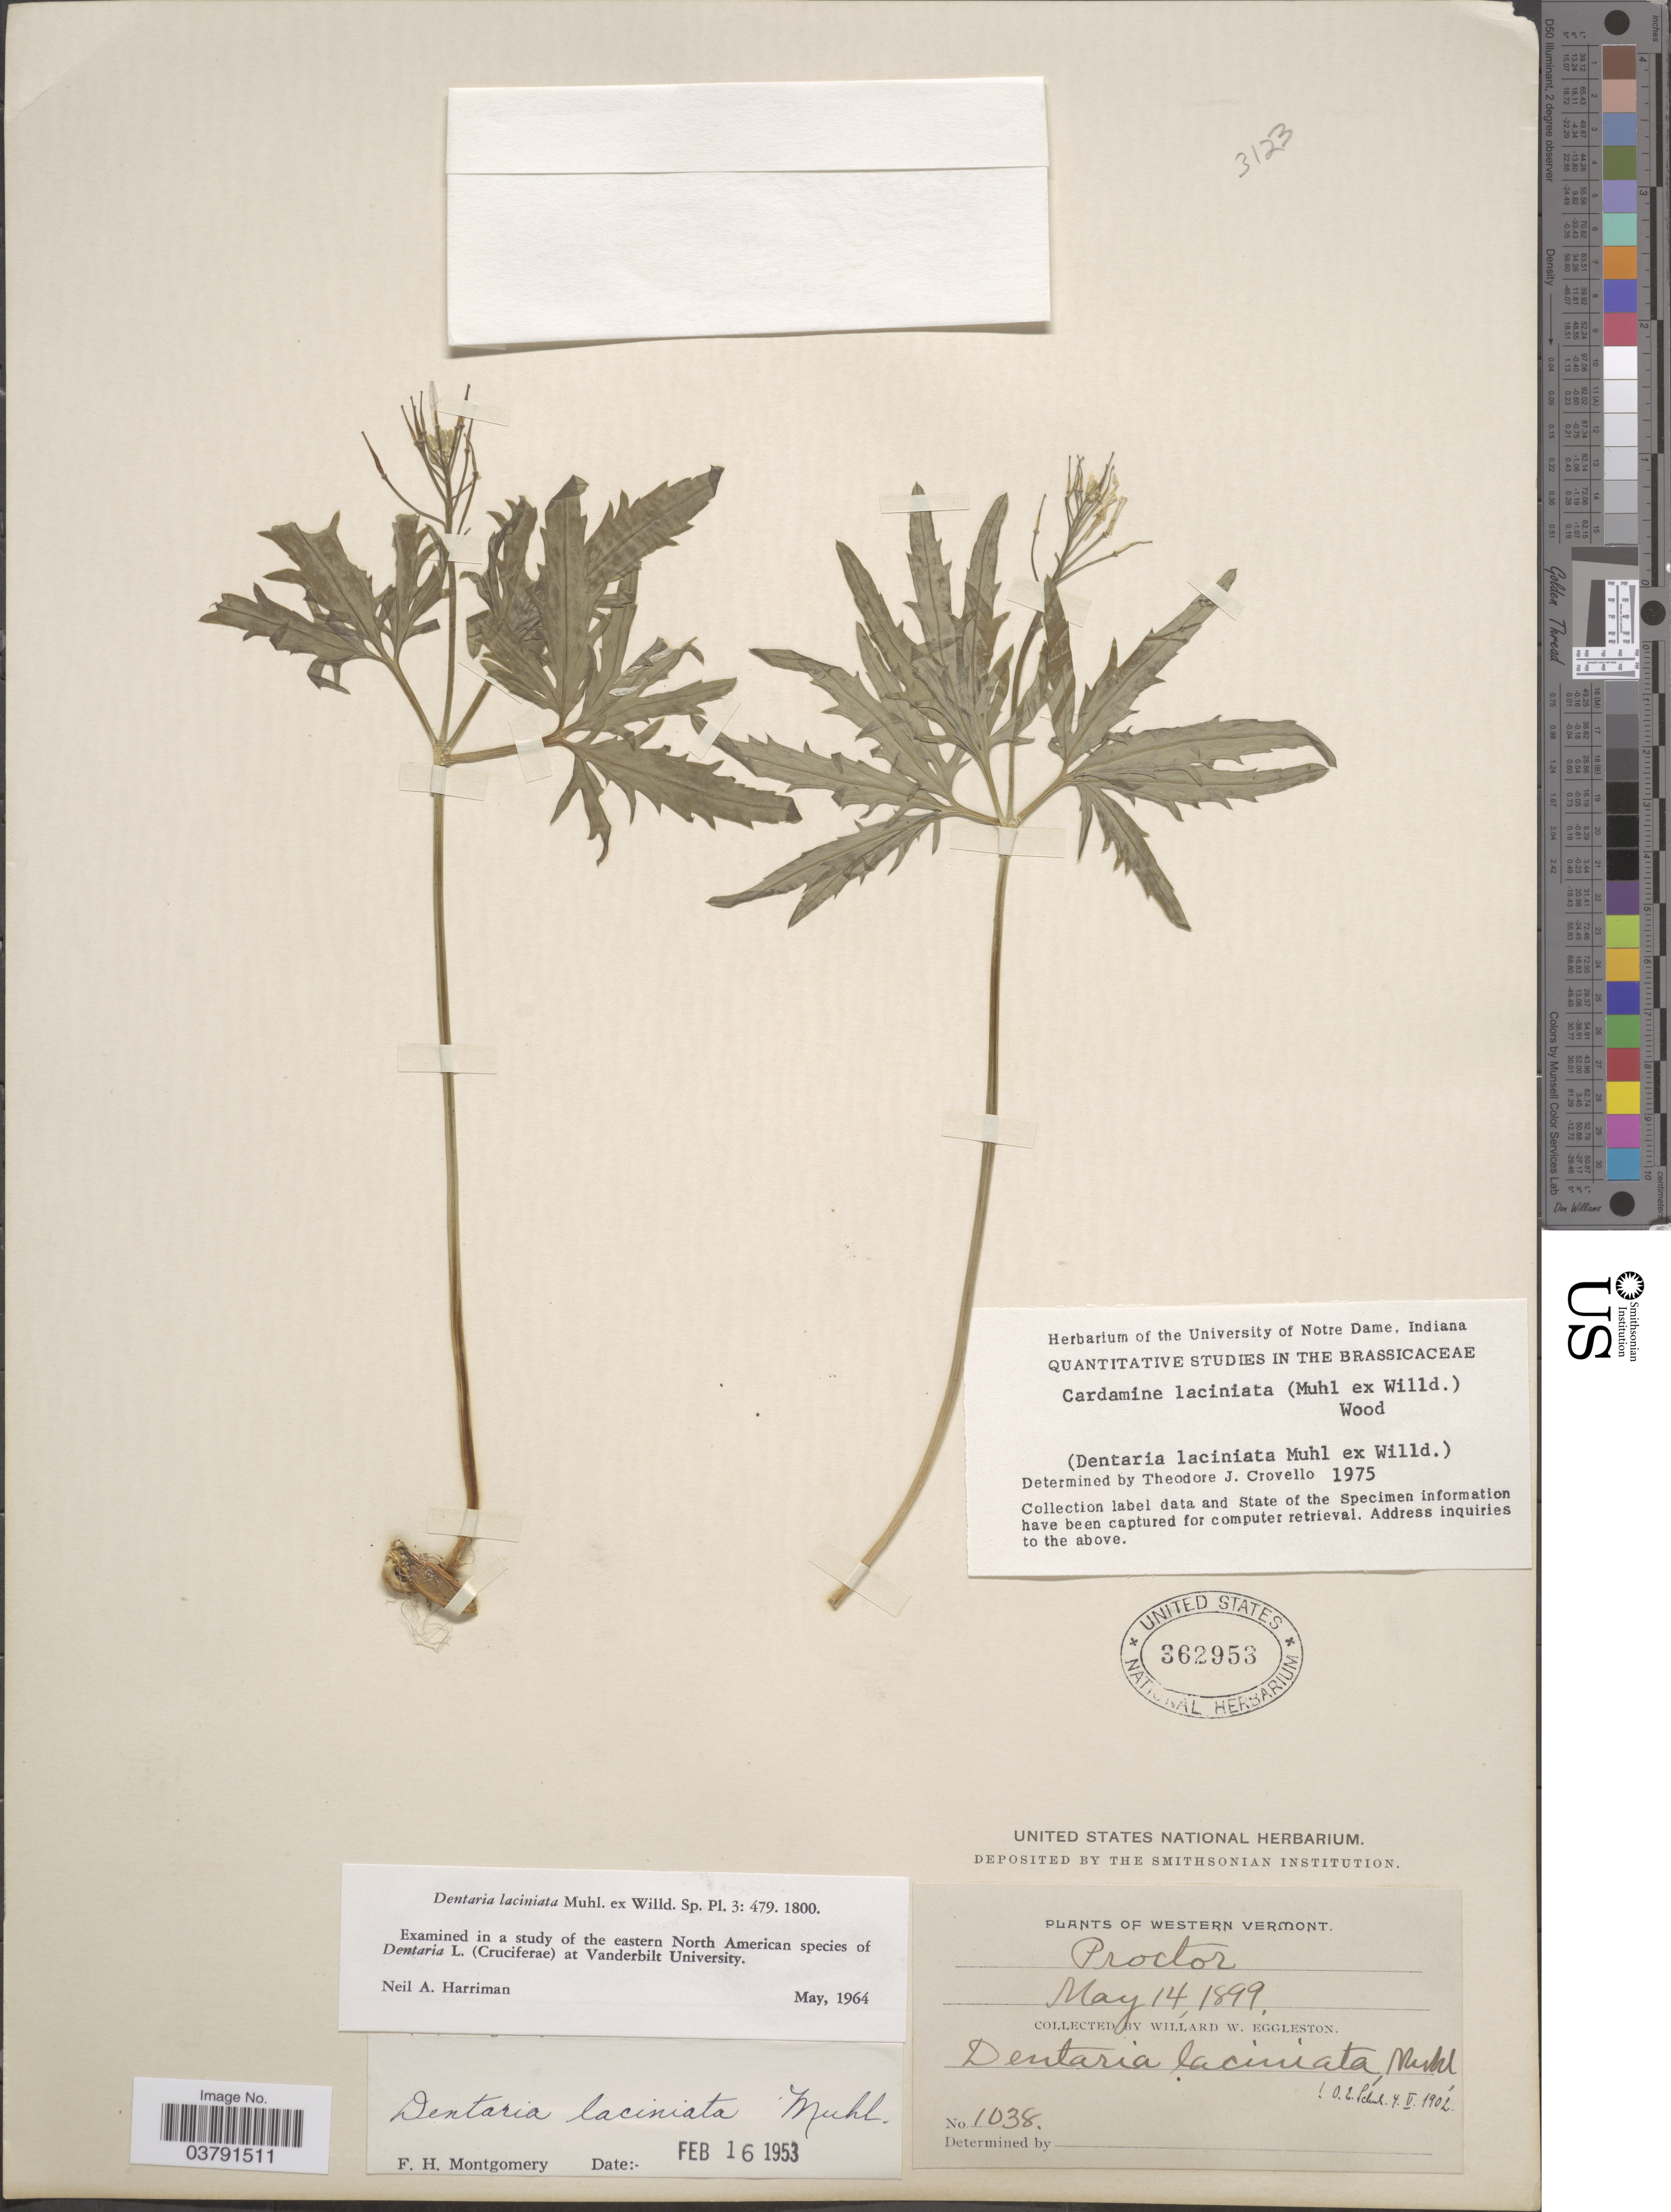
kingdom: Plantae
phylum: Tracheophyta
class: Magnoliopsida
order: Brassicales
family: Brassicaceae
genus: Dentaria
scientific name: Dentaria laciniata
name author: Muhl.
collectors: W. W. Eggleston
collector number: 1038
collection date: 1899-05-14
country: United States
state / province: Vermont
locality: Western Vermont. Proctor.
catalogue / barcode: US 362953